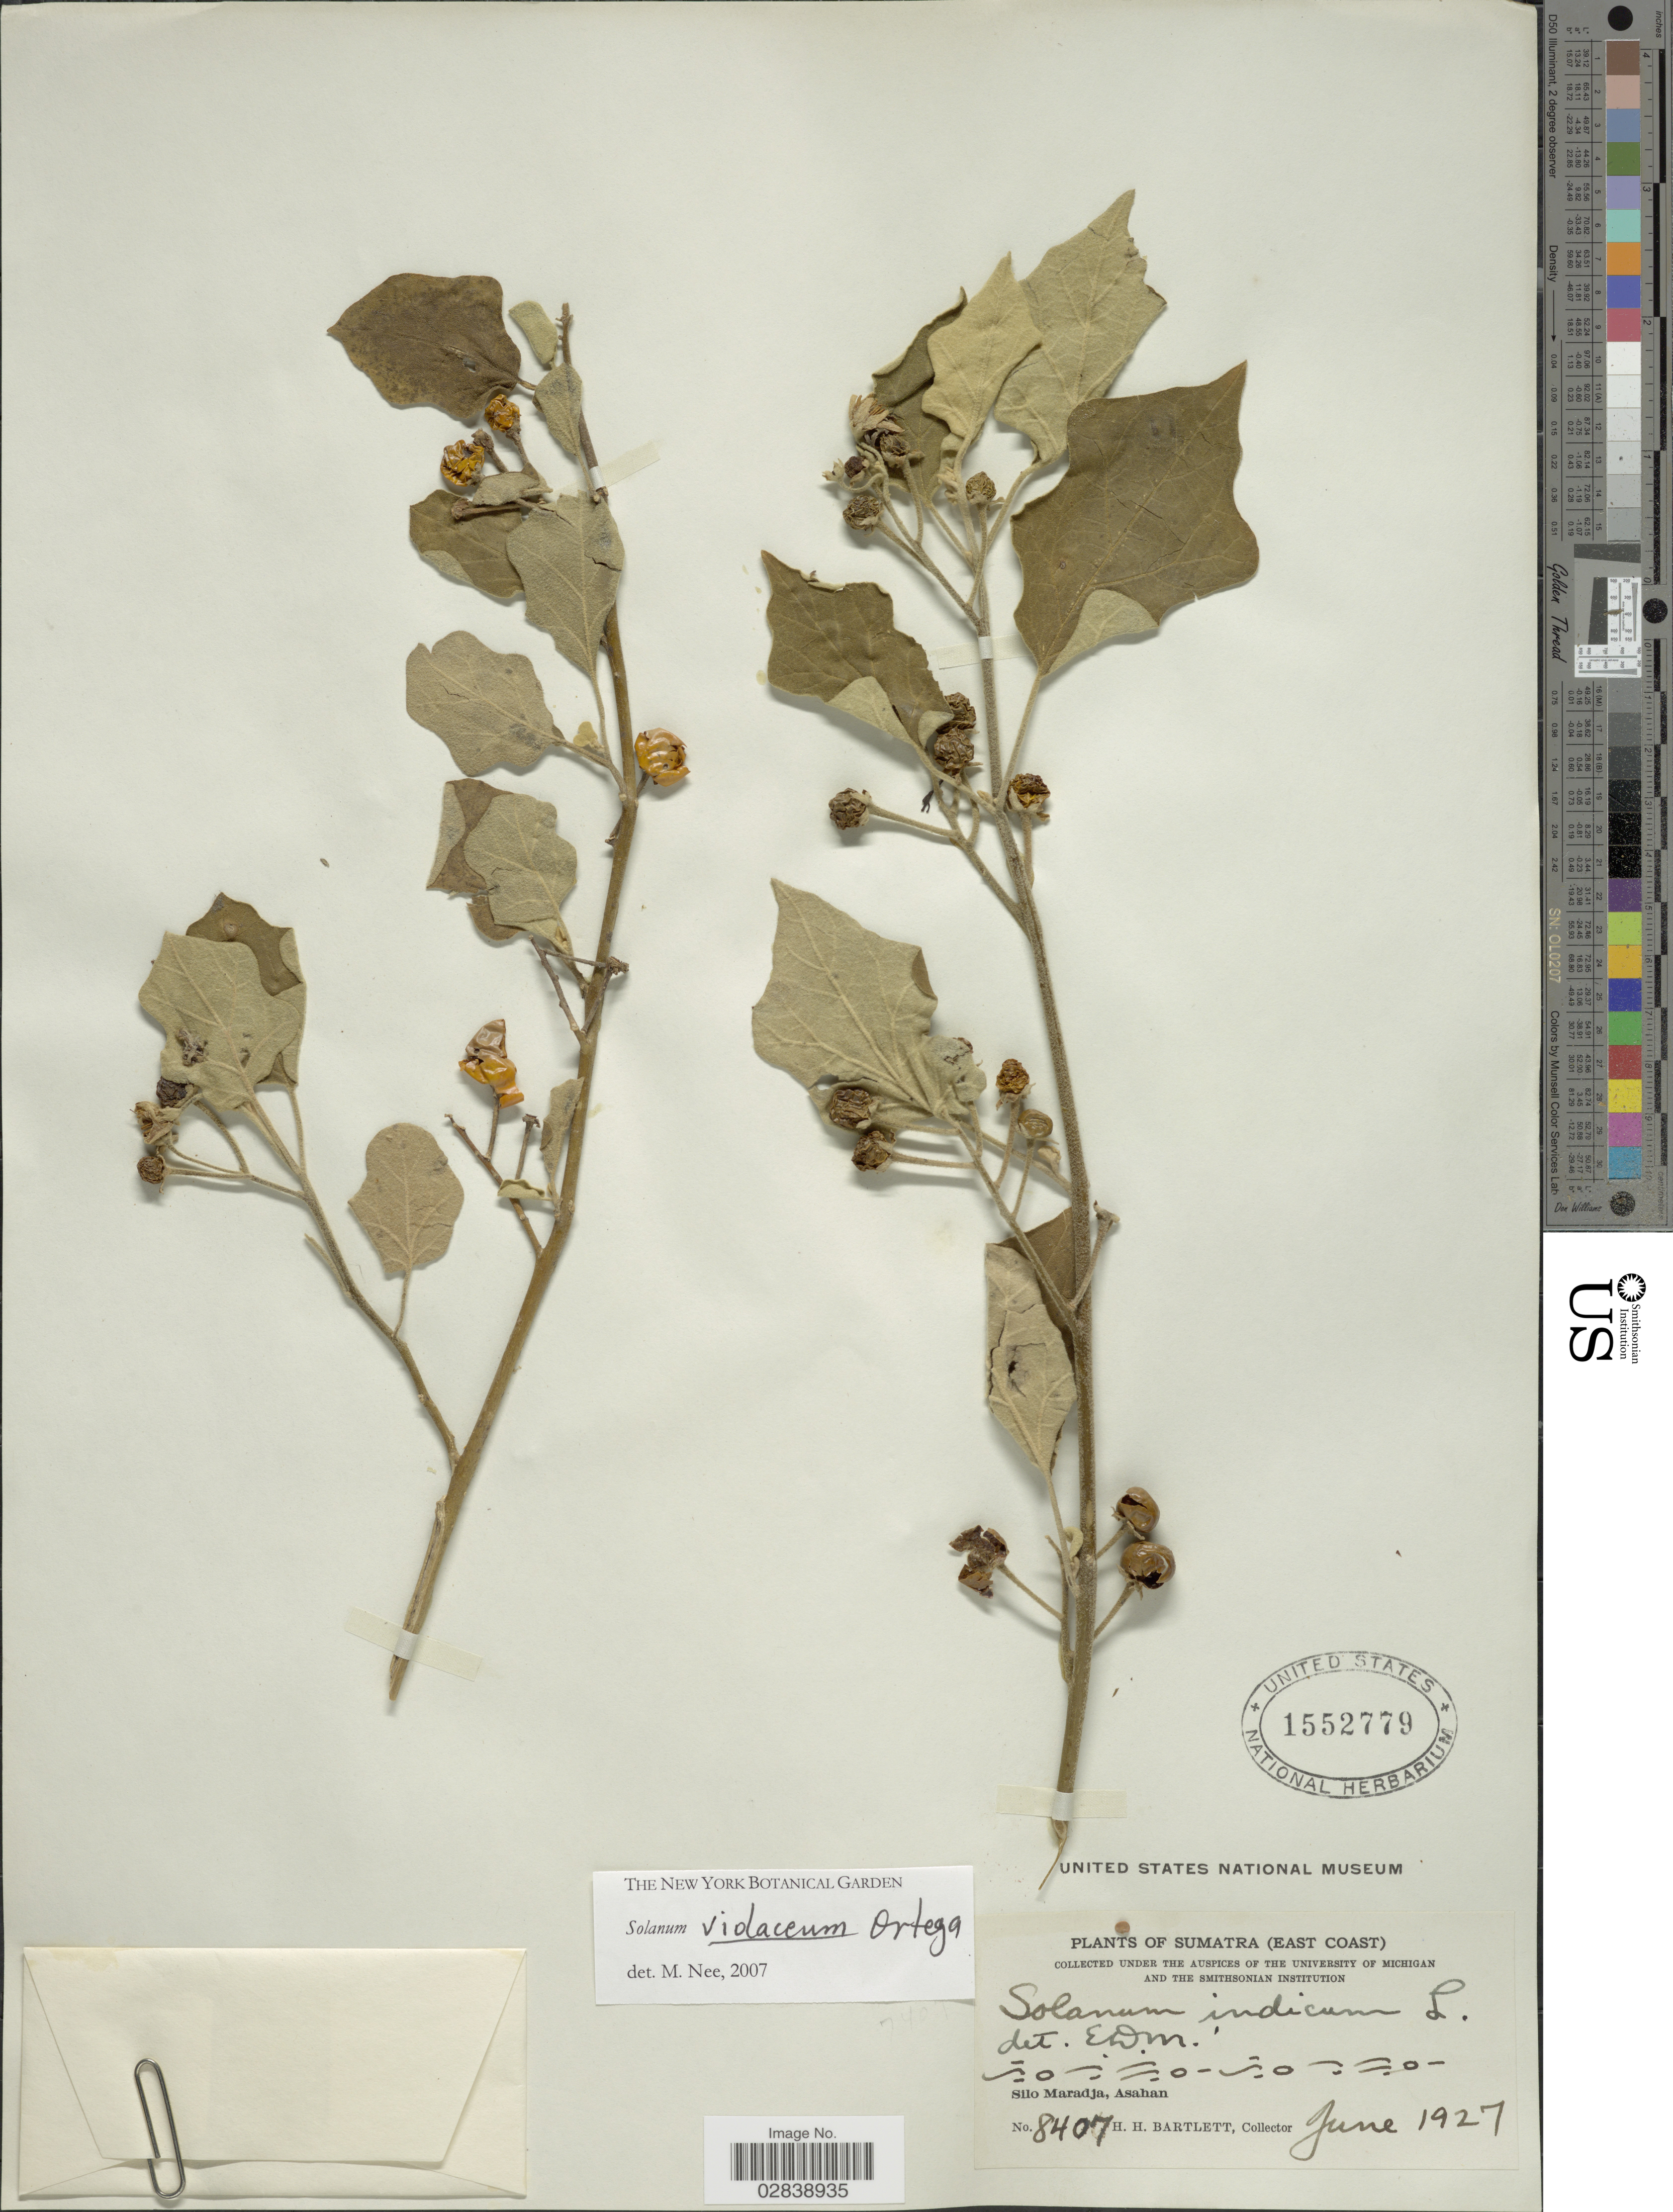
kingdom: Plantae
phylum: Tracheophyta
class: Magnoliopsida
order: Solanales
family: Solanaceae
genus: Solanum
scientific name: Solanum violaceum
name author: Ortega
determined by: Knapp, S. D.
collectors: H. H. Bartlett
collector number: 8407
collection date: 1927-06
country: Indonesia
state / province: Sumatra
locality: (East Coast). Silo Maradja, Asahan.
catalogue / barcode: US 1552779